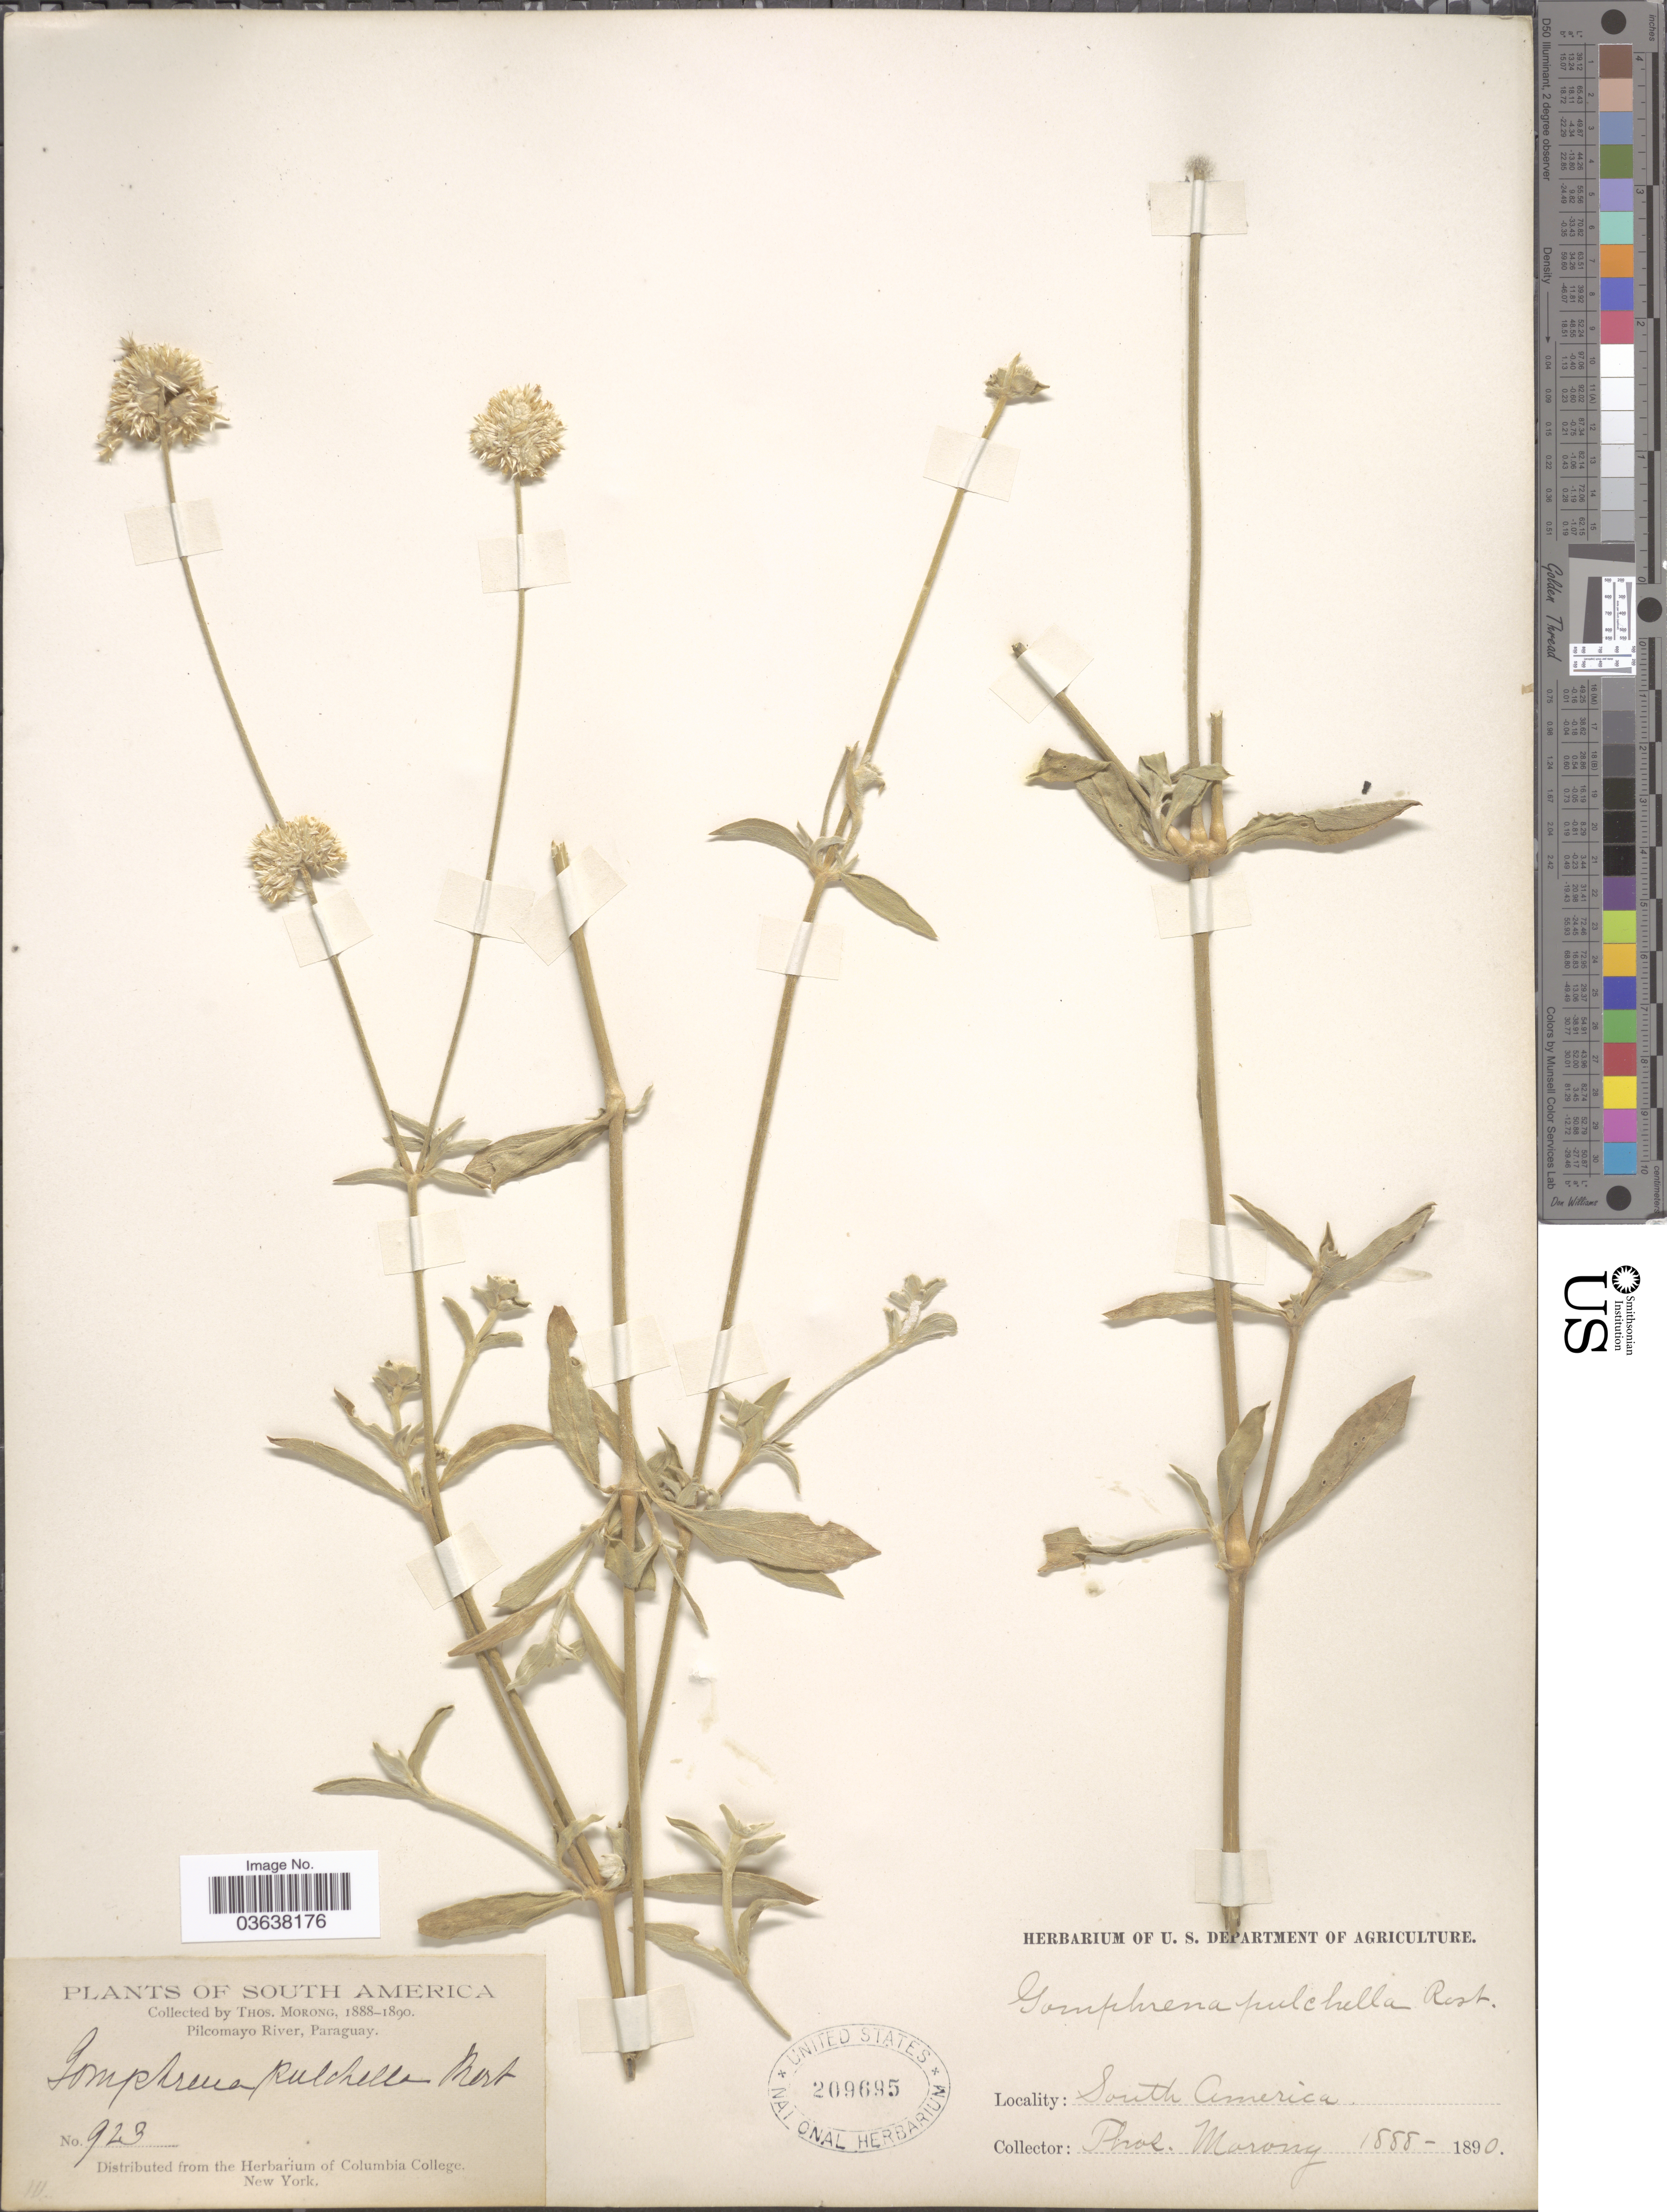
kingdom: Plantae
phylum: Tracheophyta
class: Magnoliopsida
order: Caryophyllales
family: Amaranthaceae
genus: Gomphrena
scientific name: Gomphrena pulchella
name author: Mart.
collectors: ex herb. T. Morong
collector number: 923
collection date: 1888/1890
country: Paraguay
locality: Pilcomayo River.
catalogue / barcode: US 209695